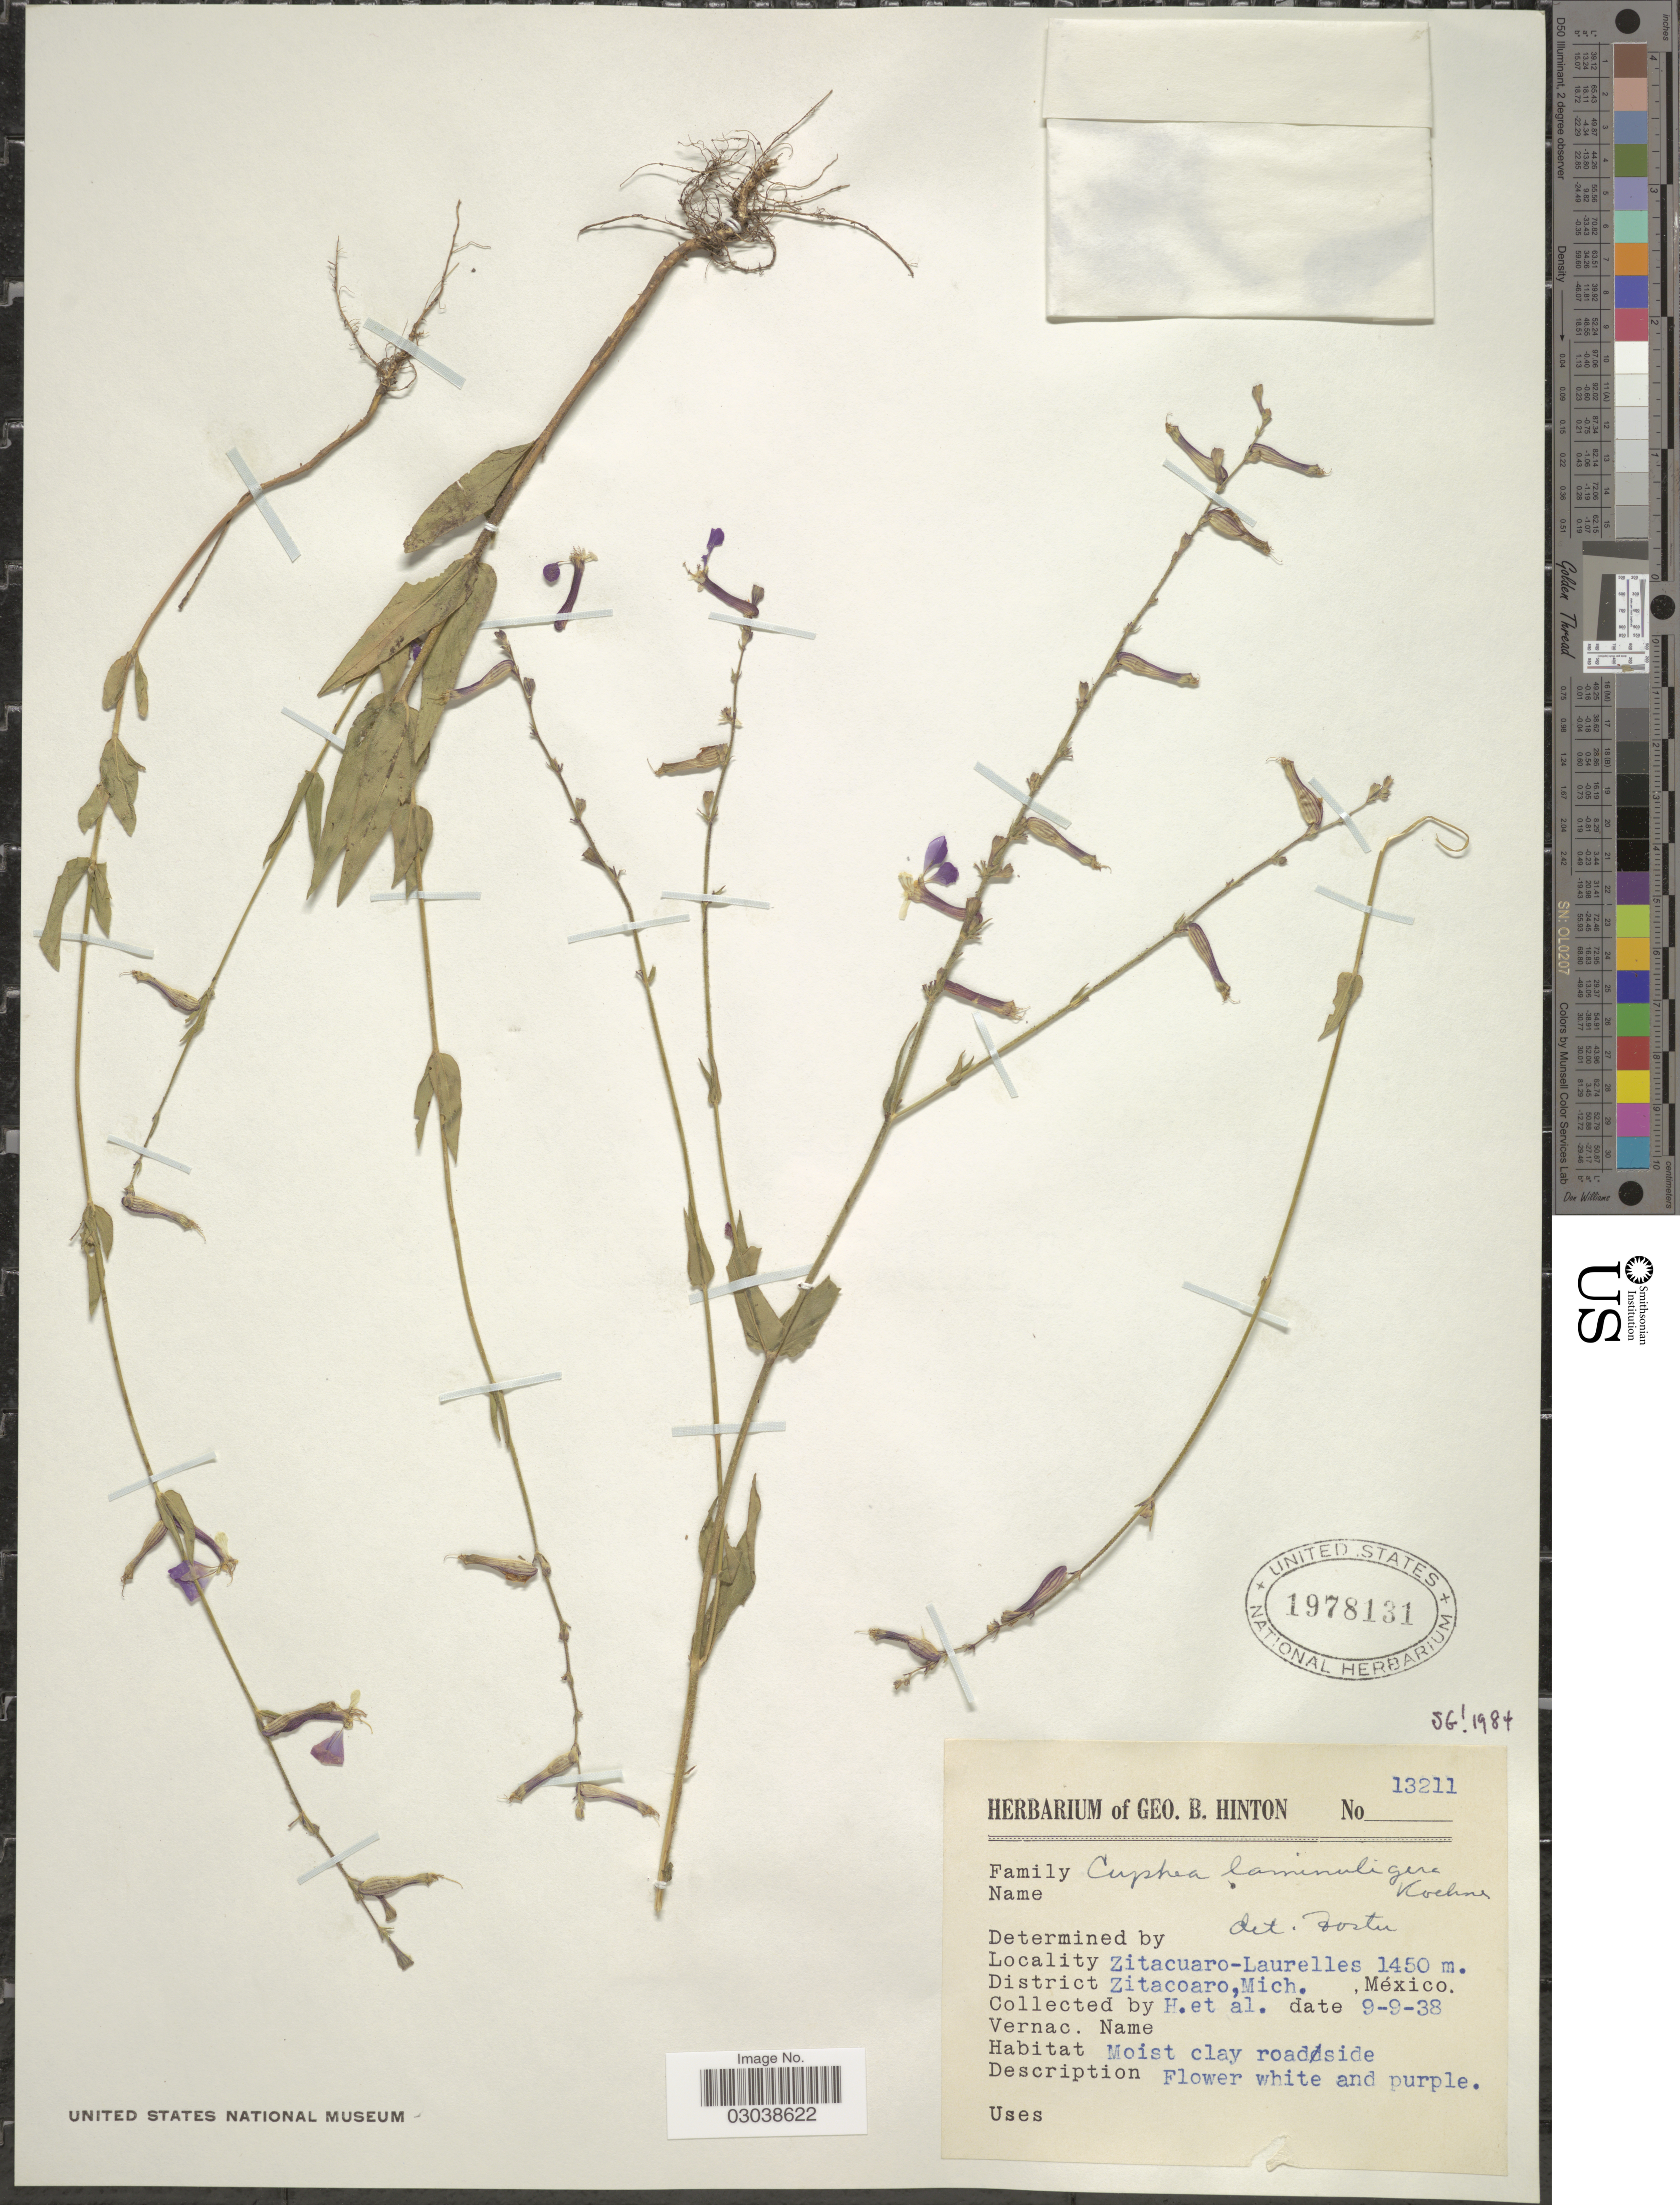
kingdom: Plantae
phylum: Tracheophyta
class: Magnoliopsida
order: Myrtales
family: Lythraceae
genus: Cuphea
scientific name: Cuphea laminuligera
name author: Koehne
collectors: G. B. Hinton & et al.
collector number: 13211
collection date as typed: Transcribed d/m/y: 9/9/38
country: Mexico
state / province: Michoacán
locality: Zitacuaro-Laurelles, District Zitacoaro, Mich.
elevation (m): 1450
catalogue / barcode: US 1978131